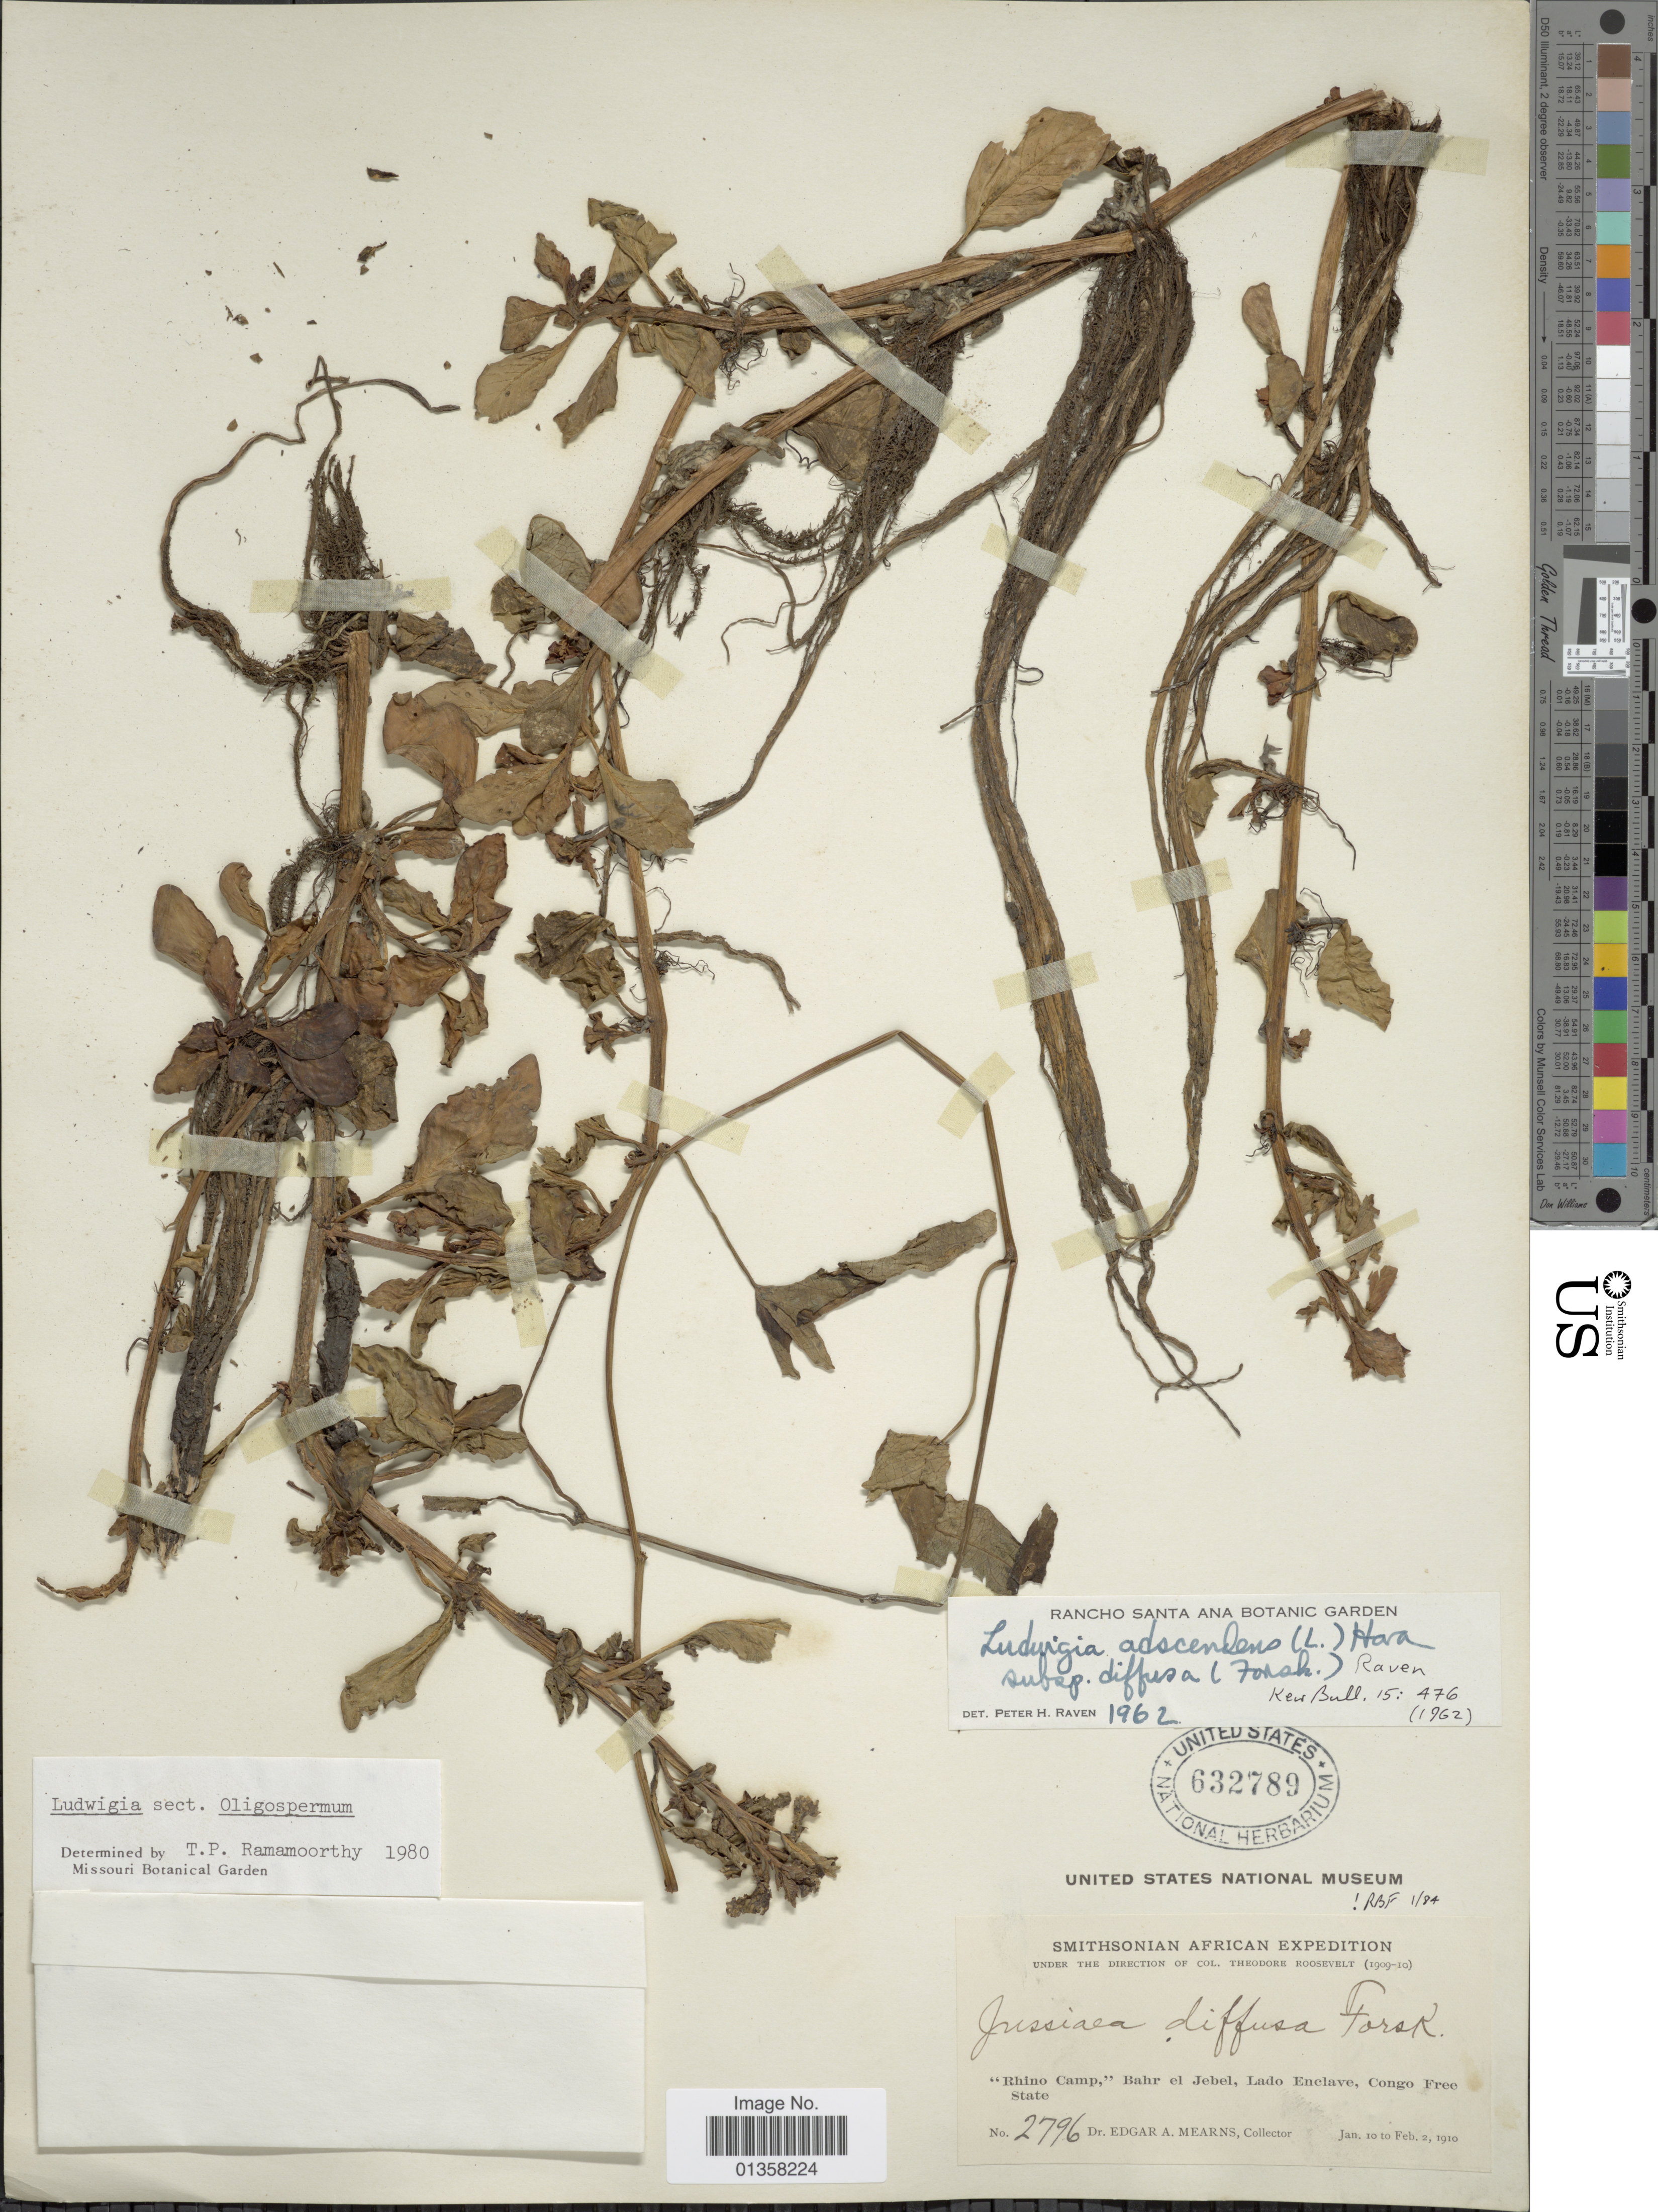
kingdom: Plantae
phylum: Tracheophyta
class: Magnoliopsida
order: Myrtales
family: Onagraceae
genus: Ludwigia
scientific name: Ludwigia stolonifera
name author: (Guill. & Perr.) P.H. Raven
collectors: E. A. Mearns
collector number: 2796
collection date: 1910-01-10/1910-02-02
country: South Sudan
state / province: Central Equatoria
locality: Rhino Camp.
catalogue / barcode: US 632789